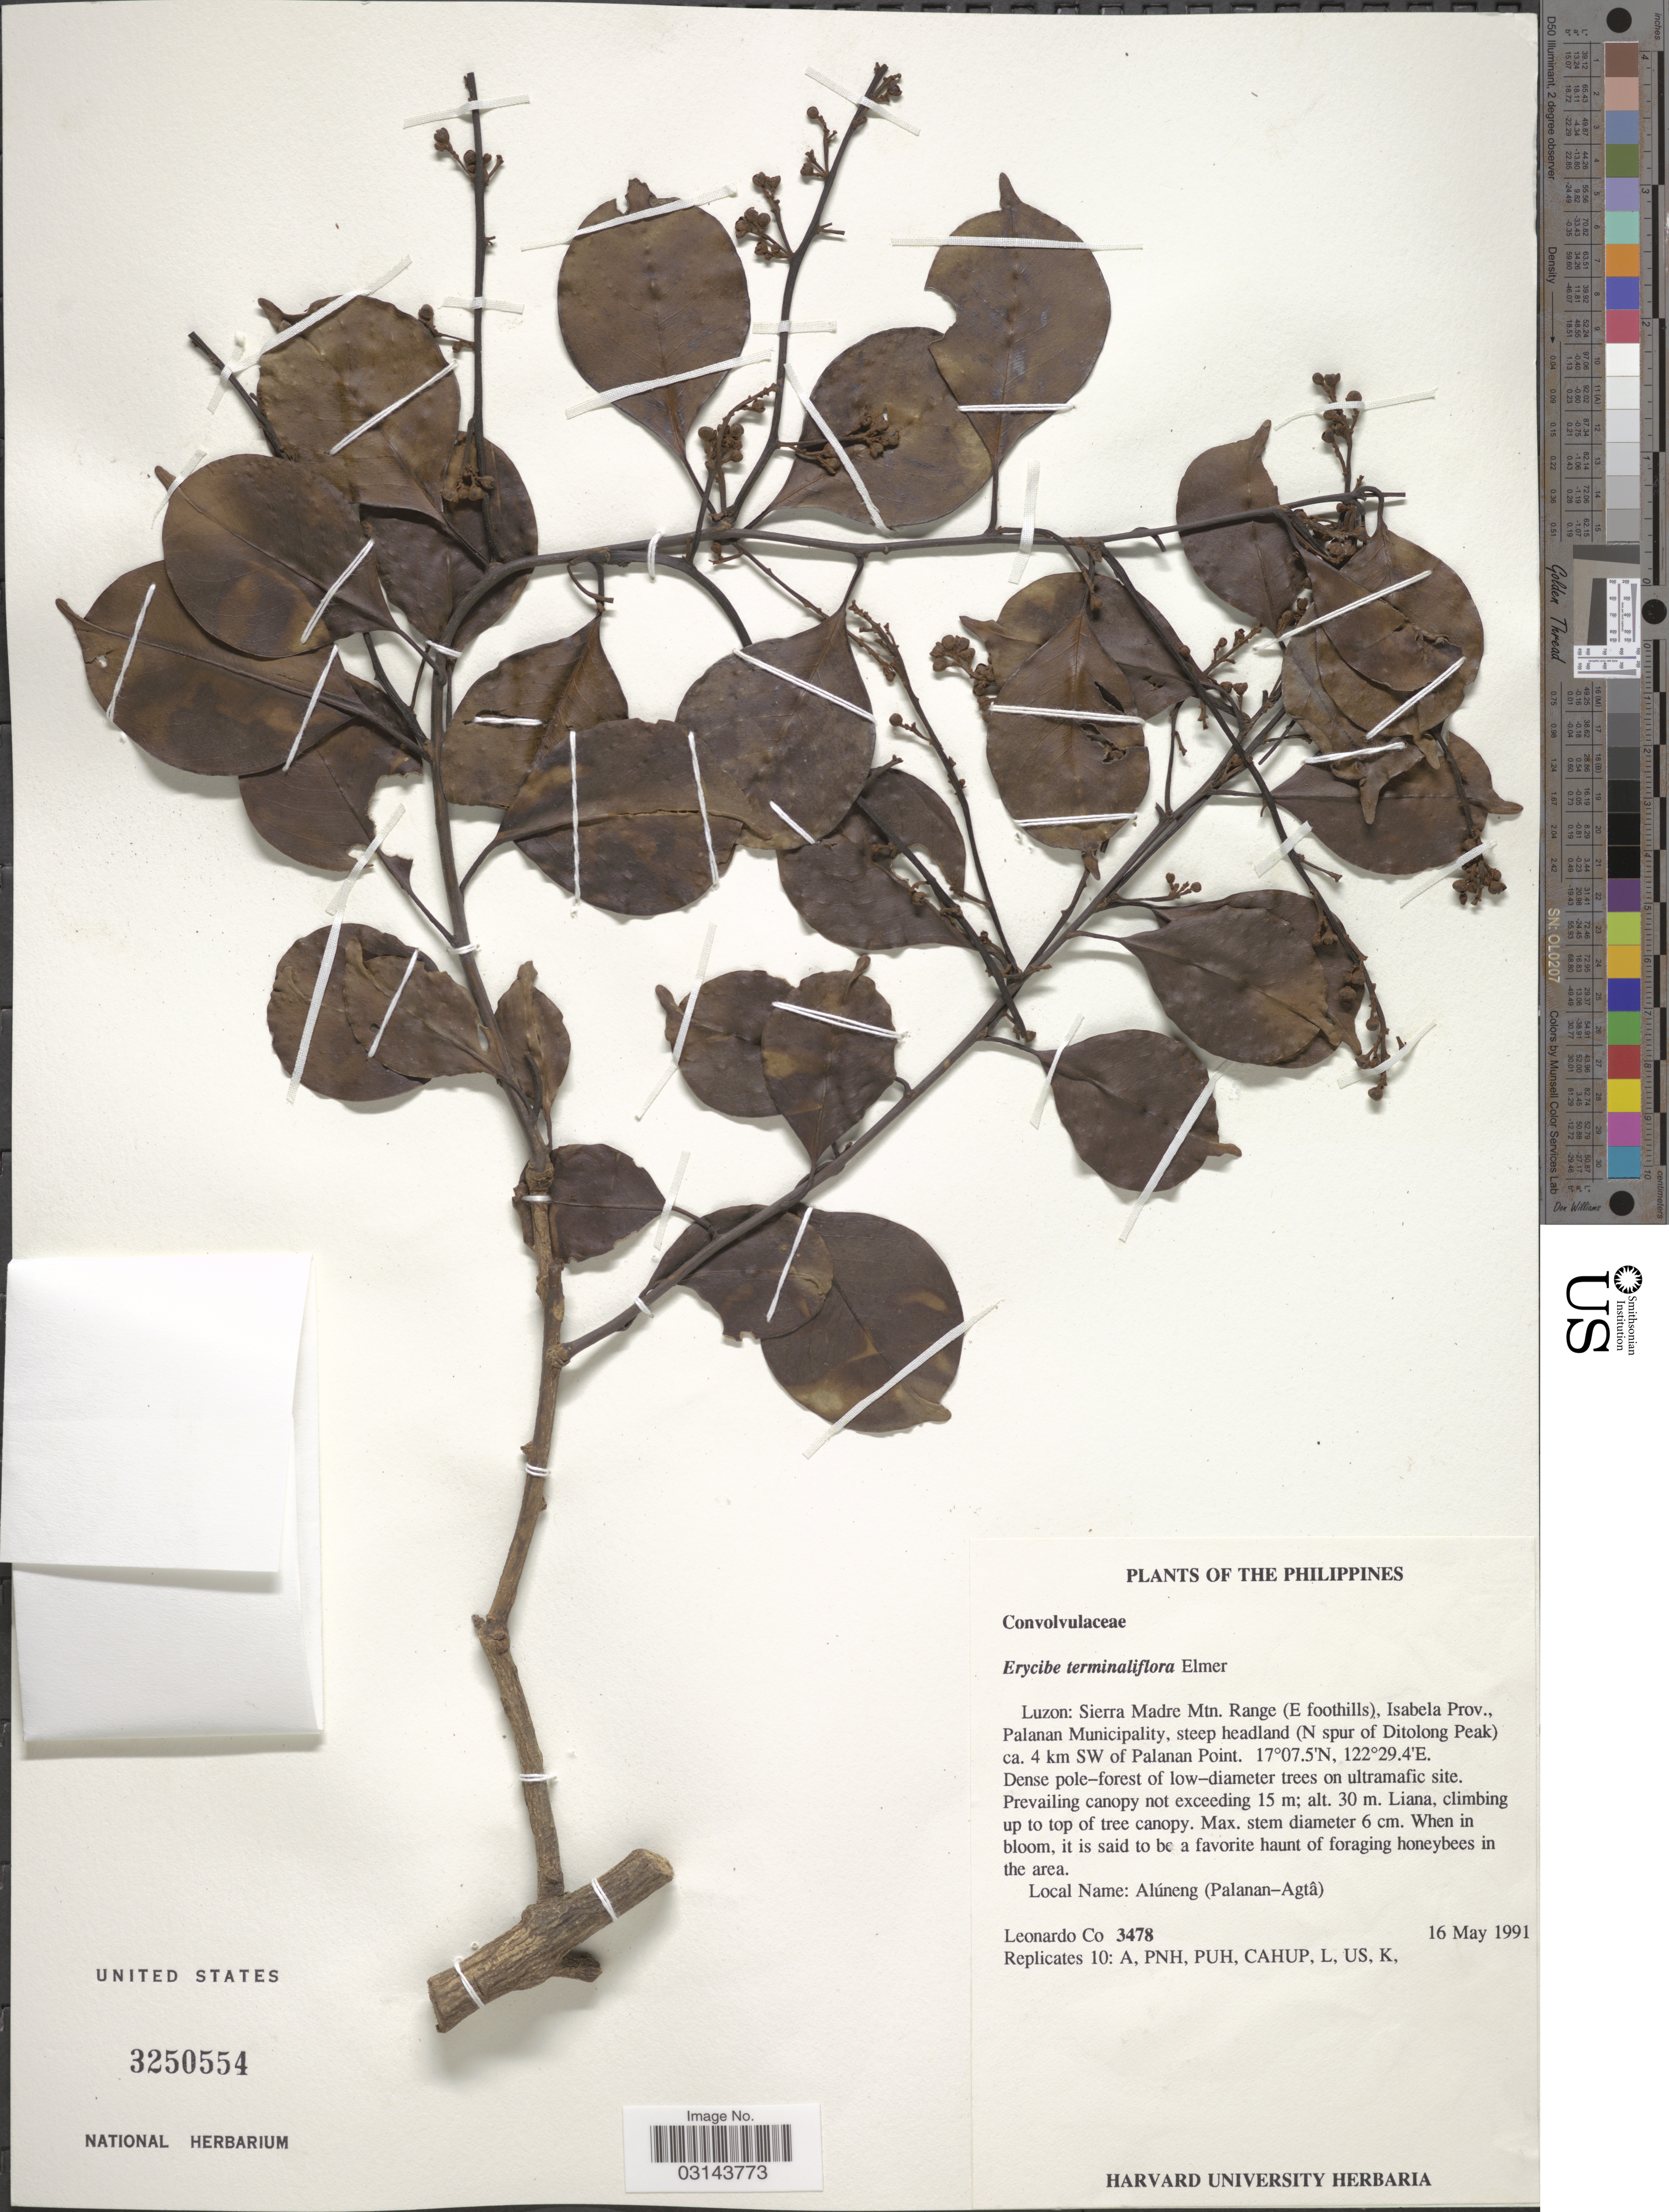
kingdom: Plantae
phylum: Tracheophyta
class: Magnoliopsida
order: Solanales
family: Convolvulaceae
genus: Erycibe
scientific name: Erycibe terminaliflora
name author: Elmer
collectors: L. Co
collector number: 3478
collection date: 1991-05-16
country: Philippines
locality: Luzon: Sierra Madre Mtn. Range (E foothills), Isabela Prov., Palanan Municipality, steep headland (N spur of Ditolong Peak) ca. 4 km SW of Palanan Point.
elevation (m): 30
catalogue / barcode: US 3250554